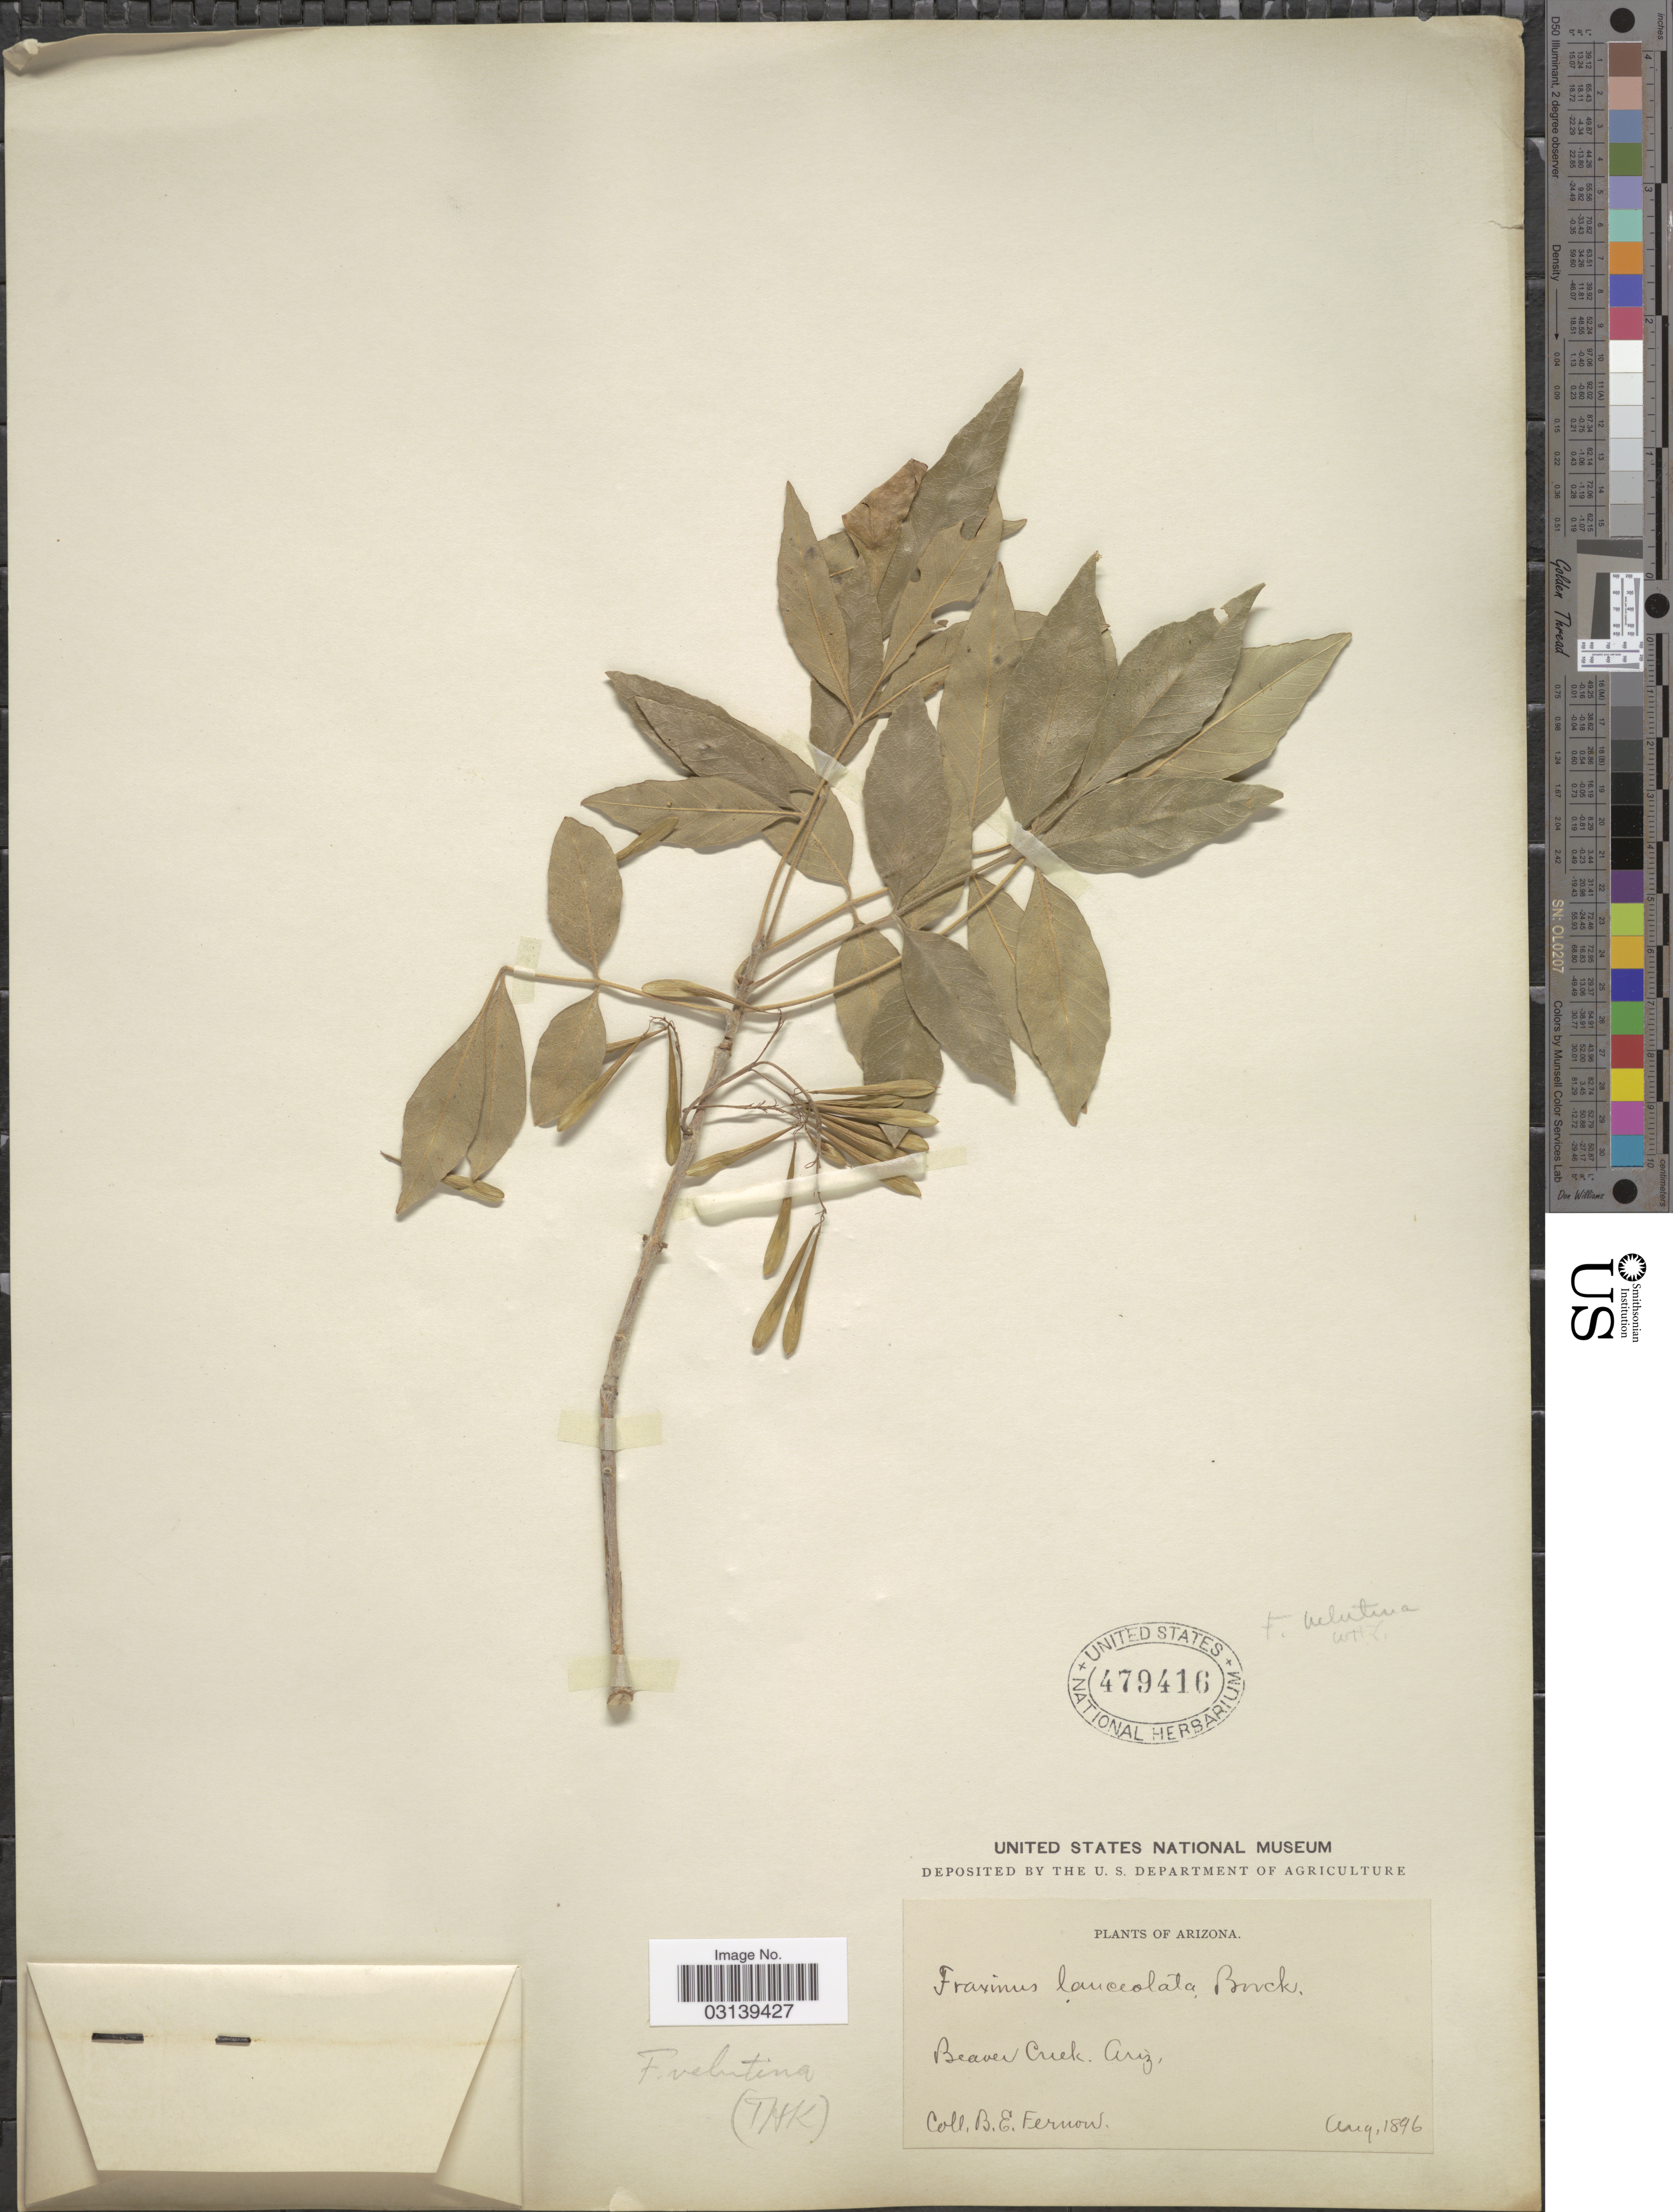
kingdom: Plantae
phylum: Tracheophyta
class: Magnoliopsida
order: Lamiales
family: Oleaceae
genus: Fraxinus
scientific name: Fraxinus velutina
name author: Torr.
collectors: B. Fernow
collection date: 1896-08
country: United States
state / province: Arizona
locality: Beaver Creek.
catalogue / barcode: US 479416